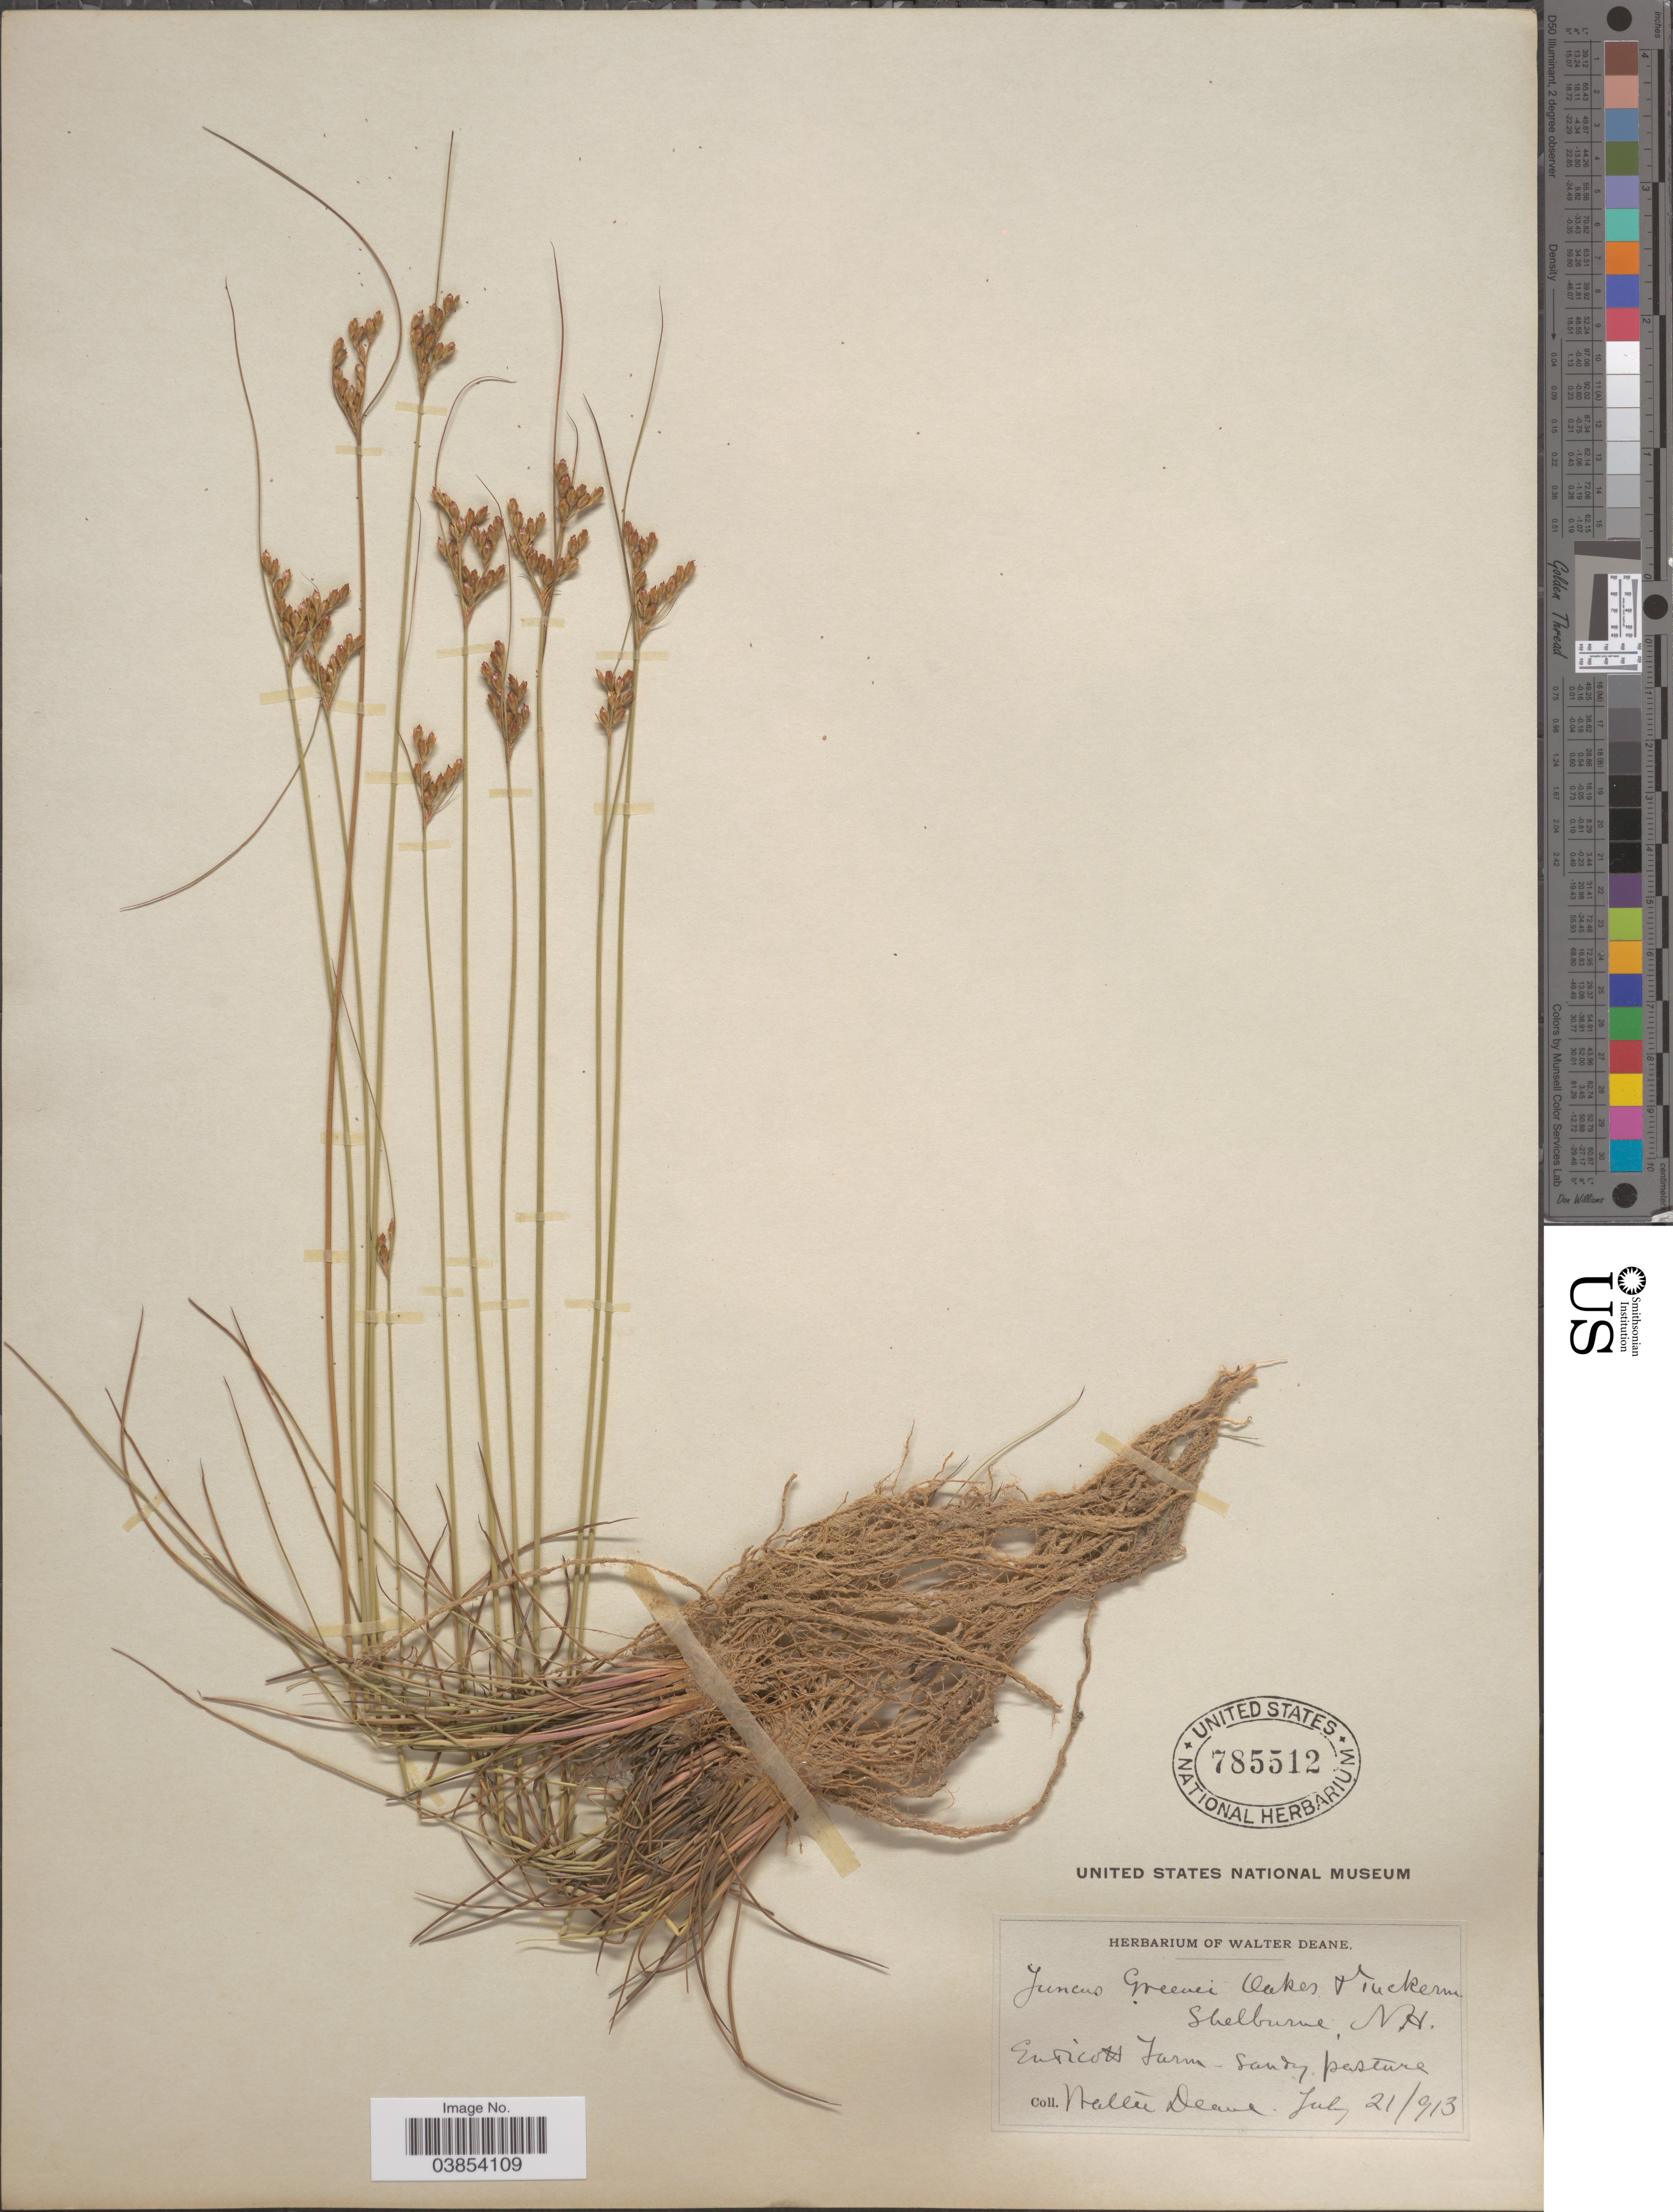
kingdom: Plantae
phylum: Tracheophyta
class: Liliopsida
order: Poales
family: Juncaceae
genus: Juncus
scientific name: Juncus greenei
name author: Oakes & Tuck.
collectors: W. Deane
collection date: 1913-07-21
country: United States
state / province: New Hampshire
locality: Shelbourne. Endicott Farm.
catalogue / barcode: US 785512